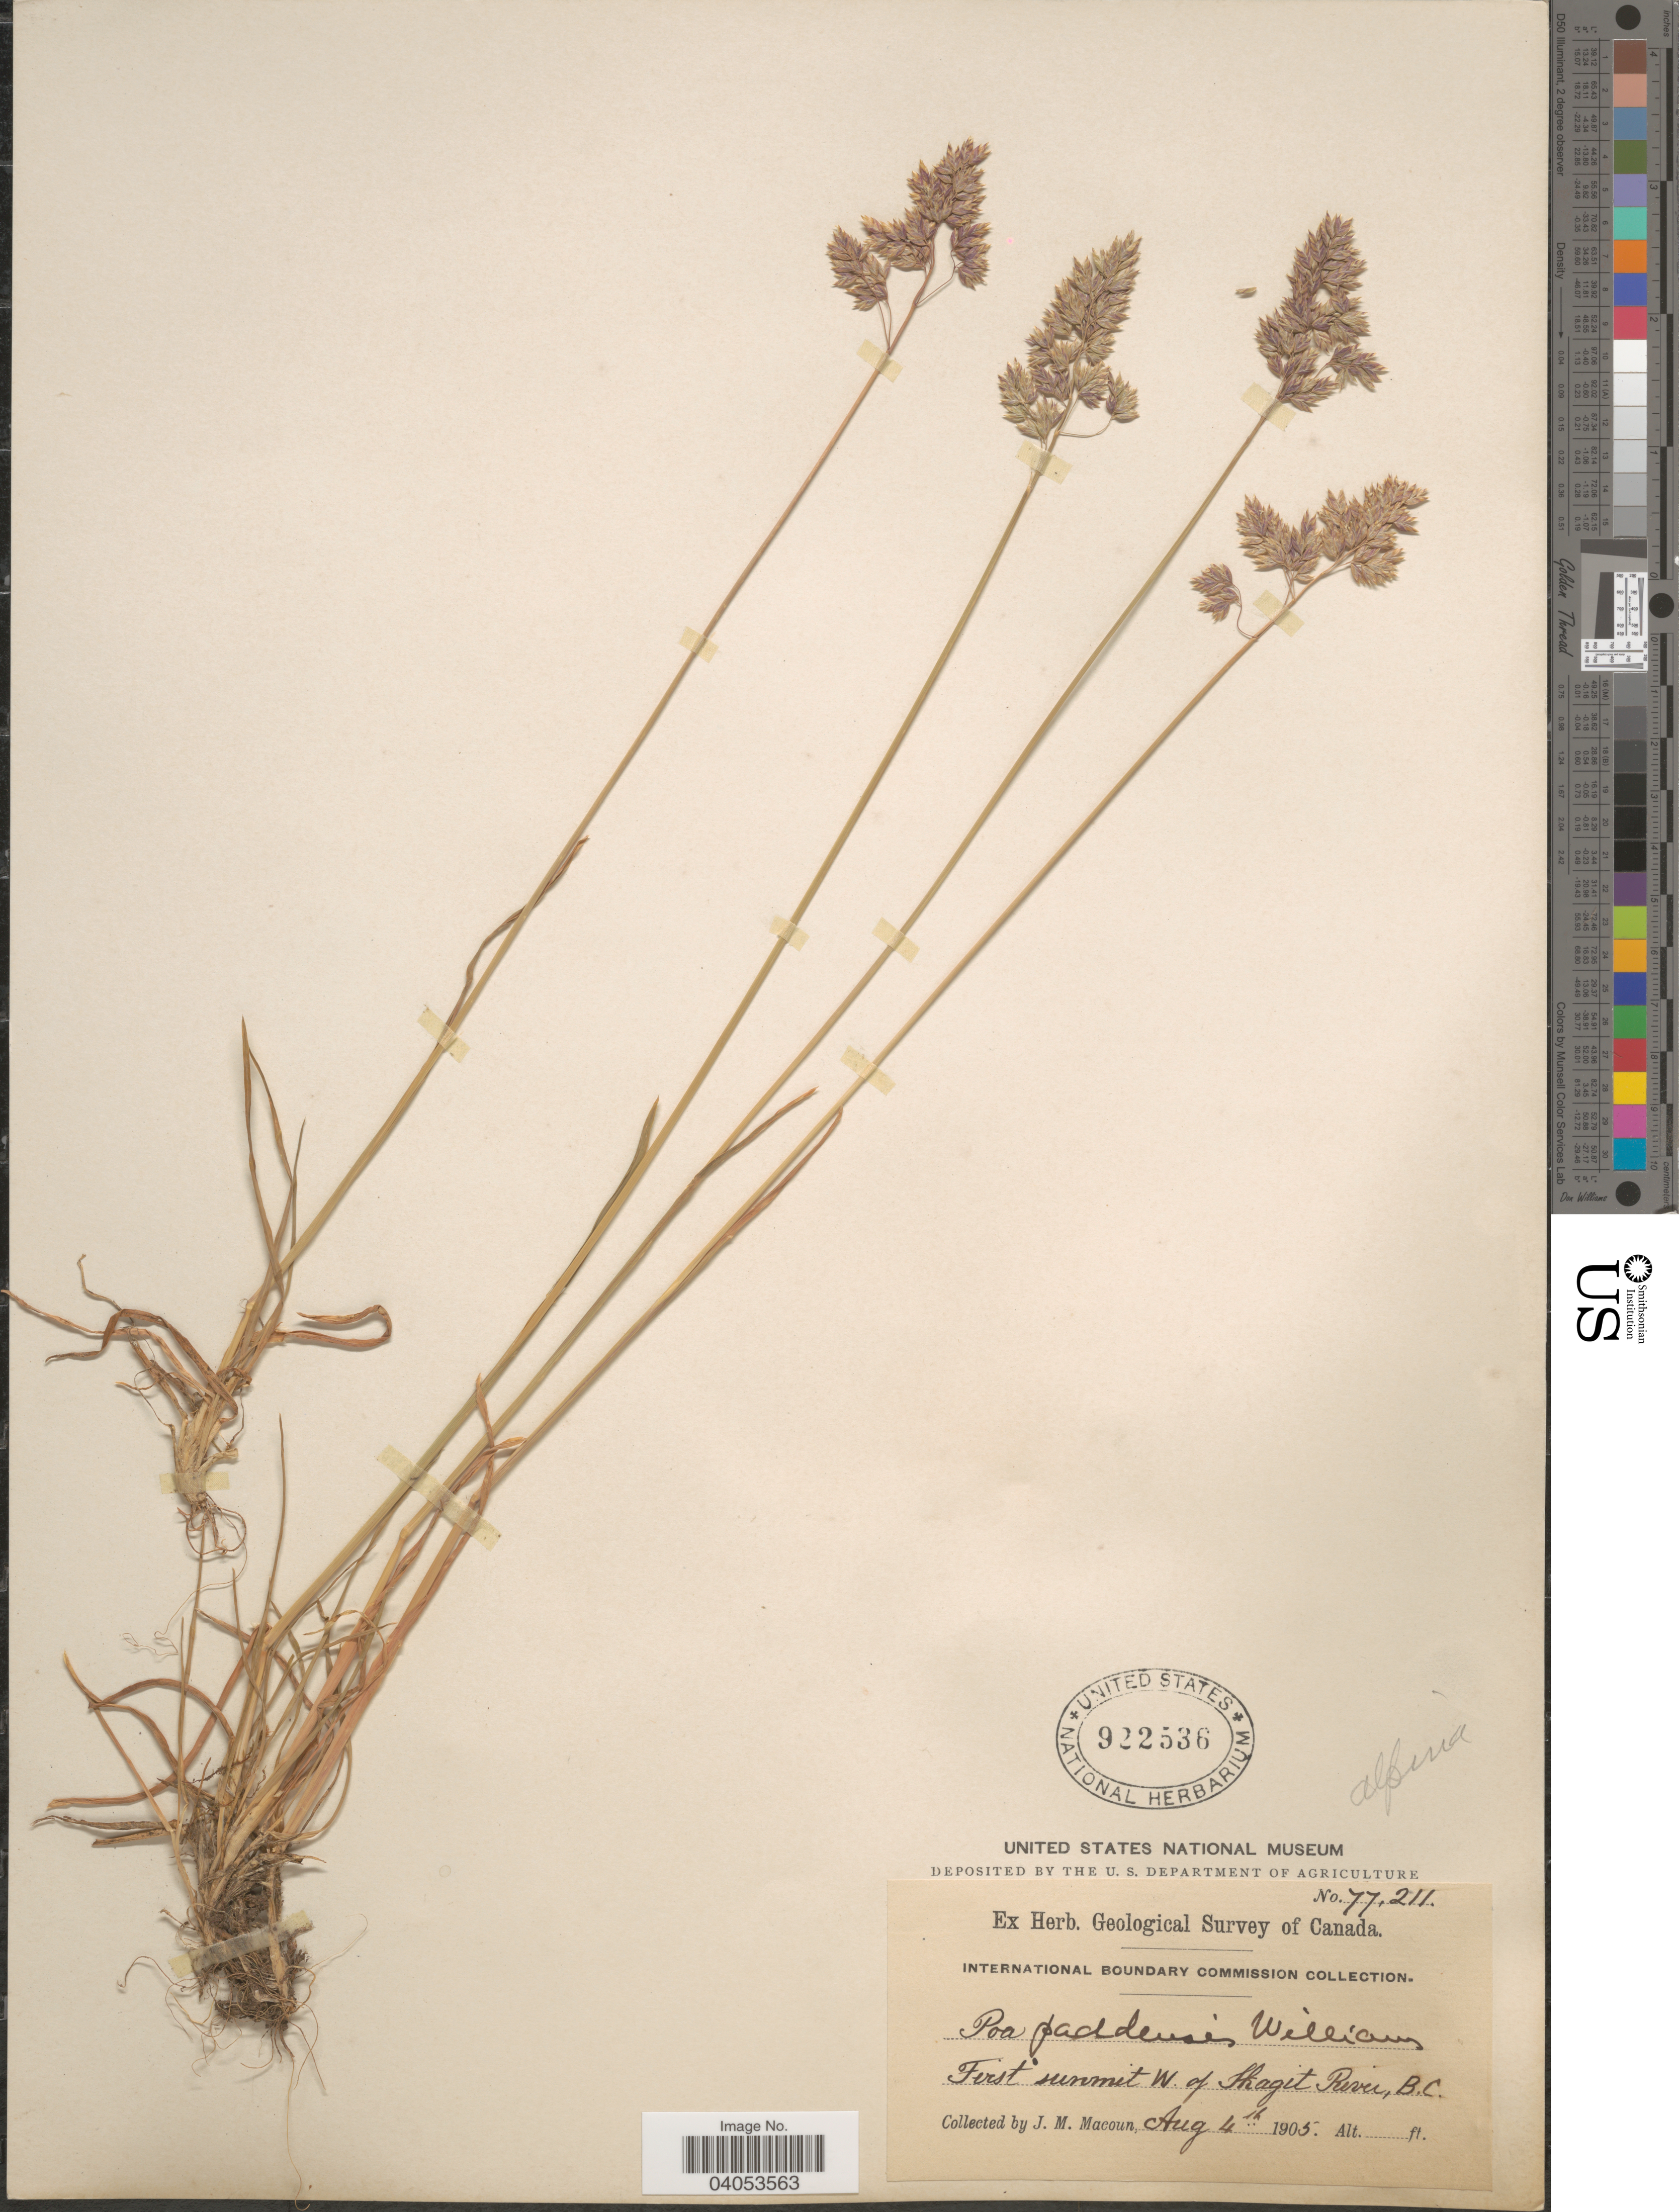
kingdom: Plantae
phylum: Tracheophyta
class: Liliopsida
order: Poales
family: Poaceae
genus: Poa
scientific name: Poa alpina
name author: L.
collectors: J. M. Macoun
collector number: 77211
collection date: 1905-08-04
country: Canada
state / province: British Columbia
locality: First summit W. of Skagit River.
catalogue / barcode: US 922536